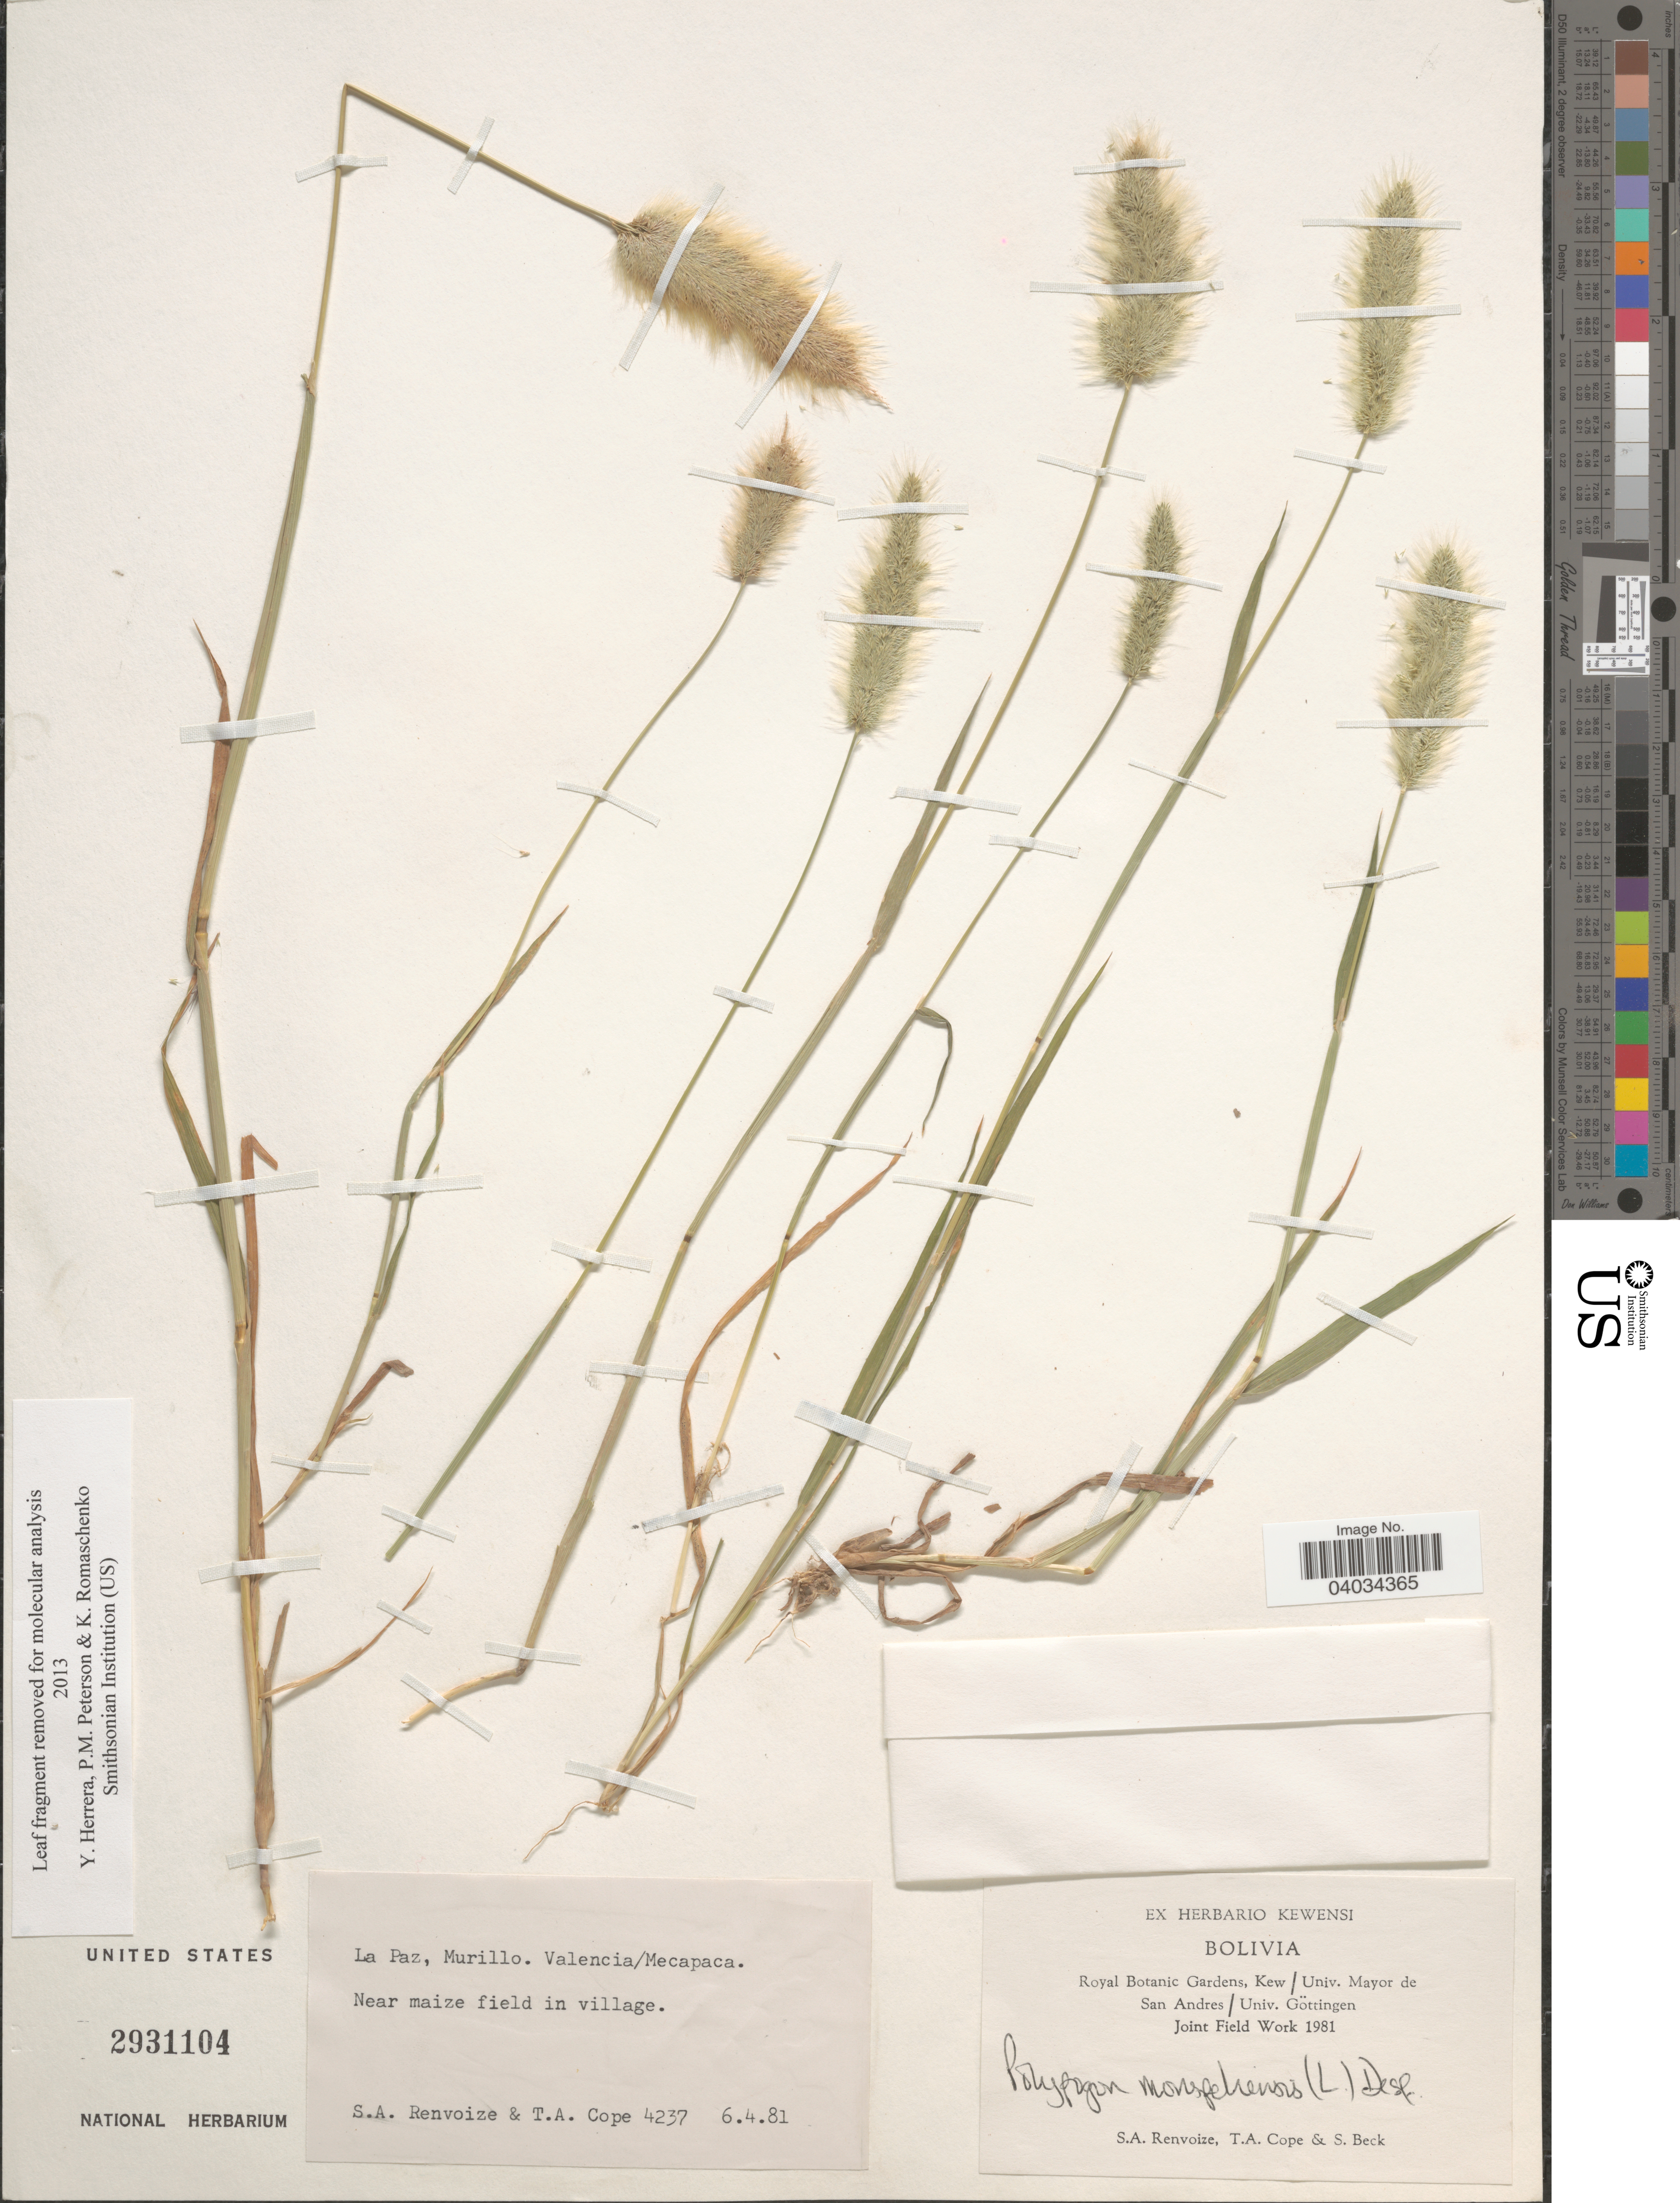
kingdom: Plantae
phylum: Tracheophyta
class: Liliopsida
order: Poales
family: Poaceae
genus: Polypogon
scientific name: Polypogon monspeliensis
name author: (L.) Desf.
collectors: S. A. Renvoize, T. A. Cope & S. G. Beck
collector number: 4237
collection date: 1981-04-06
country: Bolivia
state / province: La Paz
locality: Murillo. Valencia/Mecapaca. Near maiz field in village.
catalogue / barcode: US 2931104